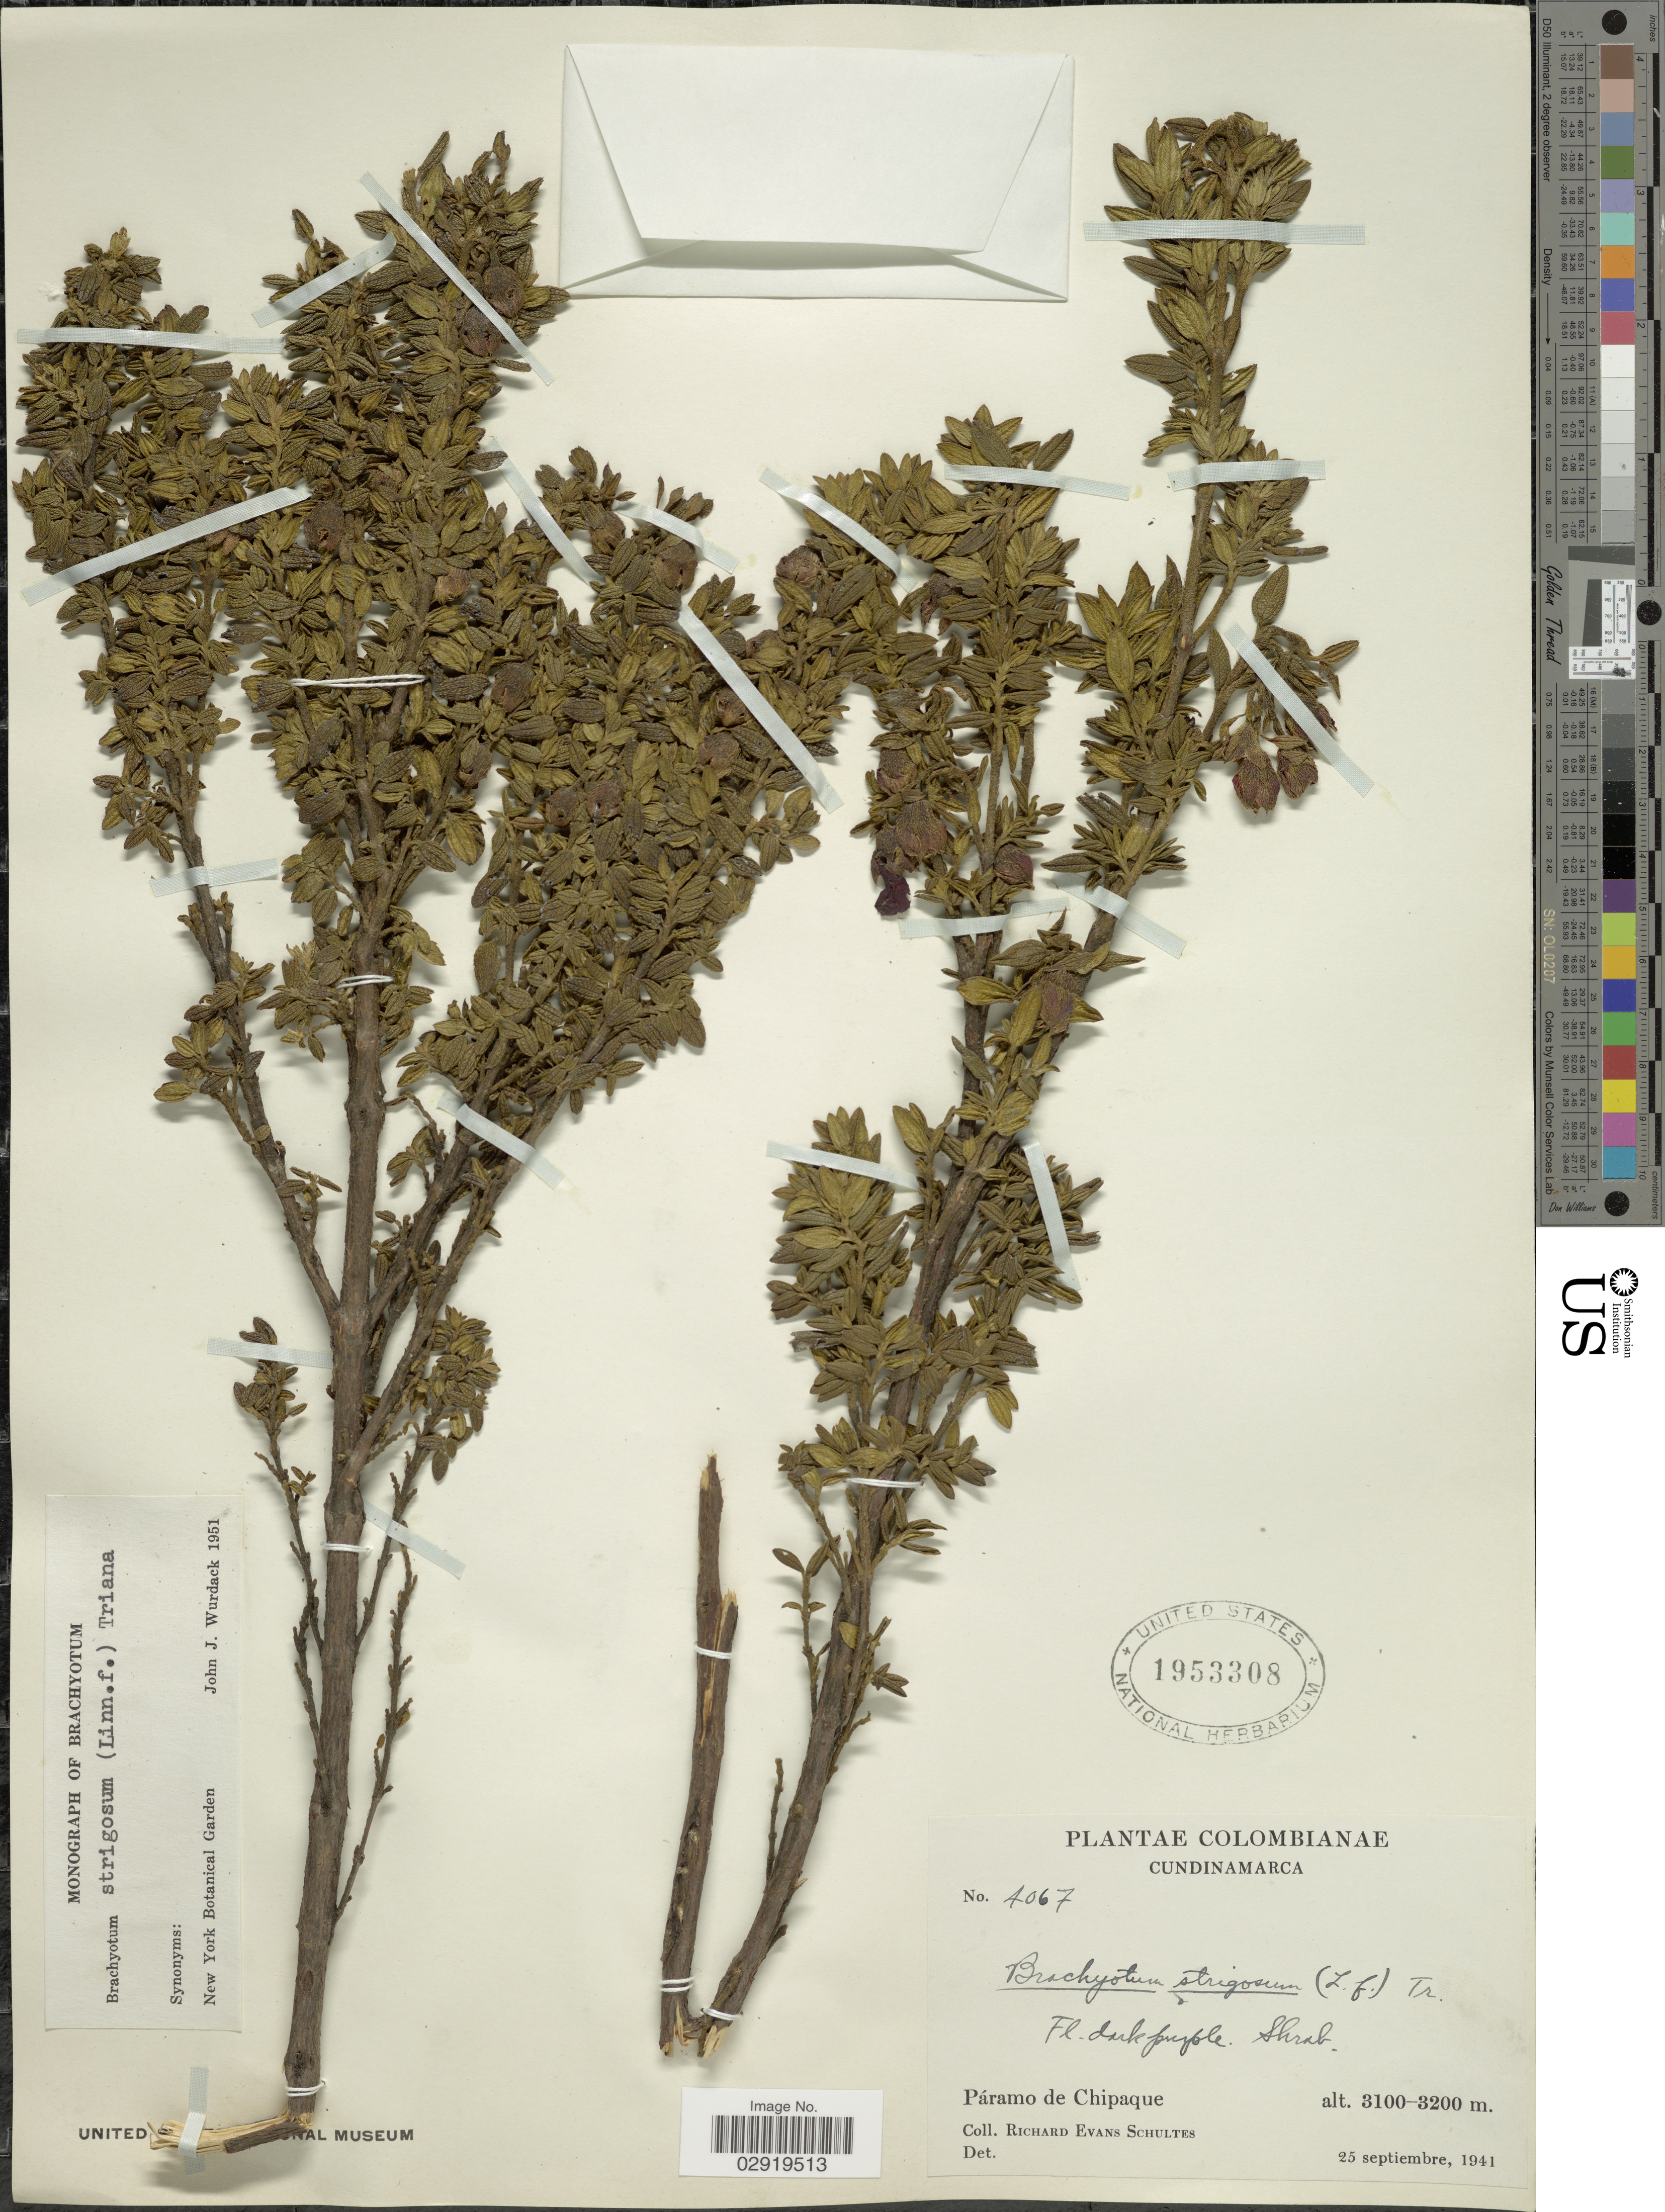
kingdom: Plantae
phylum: Tracheophyta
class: Magnoliopsida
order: Myrtales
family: Melastomataceae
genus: Brachyotum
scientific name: Brachyotum strigosum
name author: (L. f.) Triana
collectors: R. E. Schultes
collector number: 4067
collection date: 1941-09-25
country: Colombia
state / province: Cundinamarca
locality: Páramo de Chipaque.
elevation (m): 3100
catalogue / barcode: US 1953308